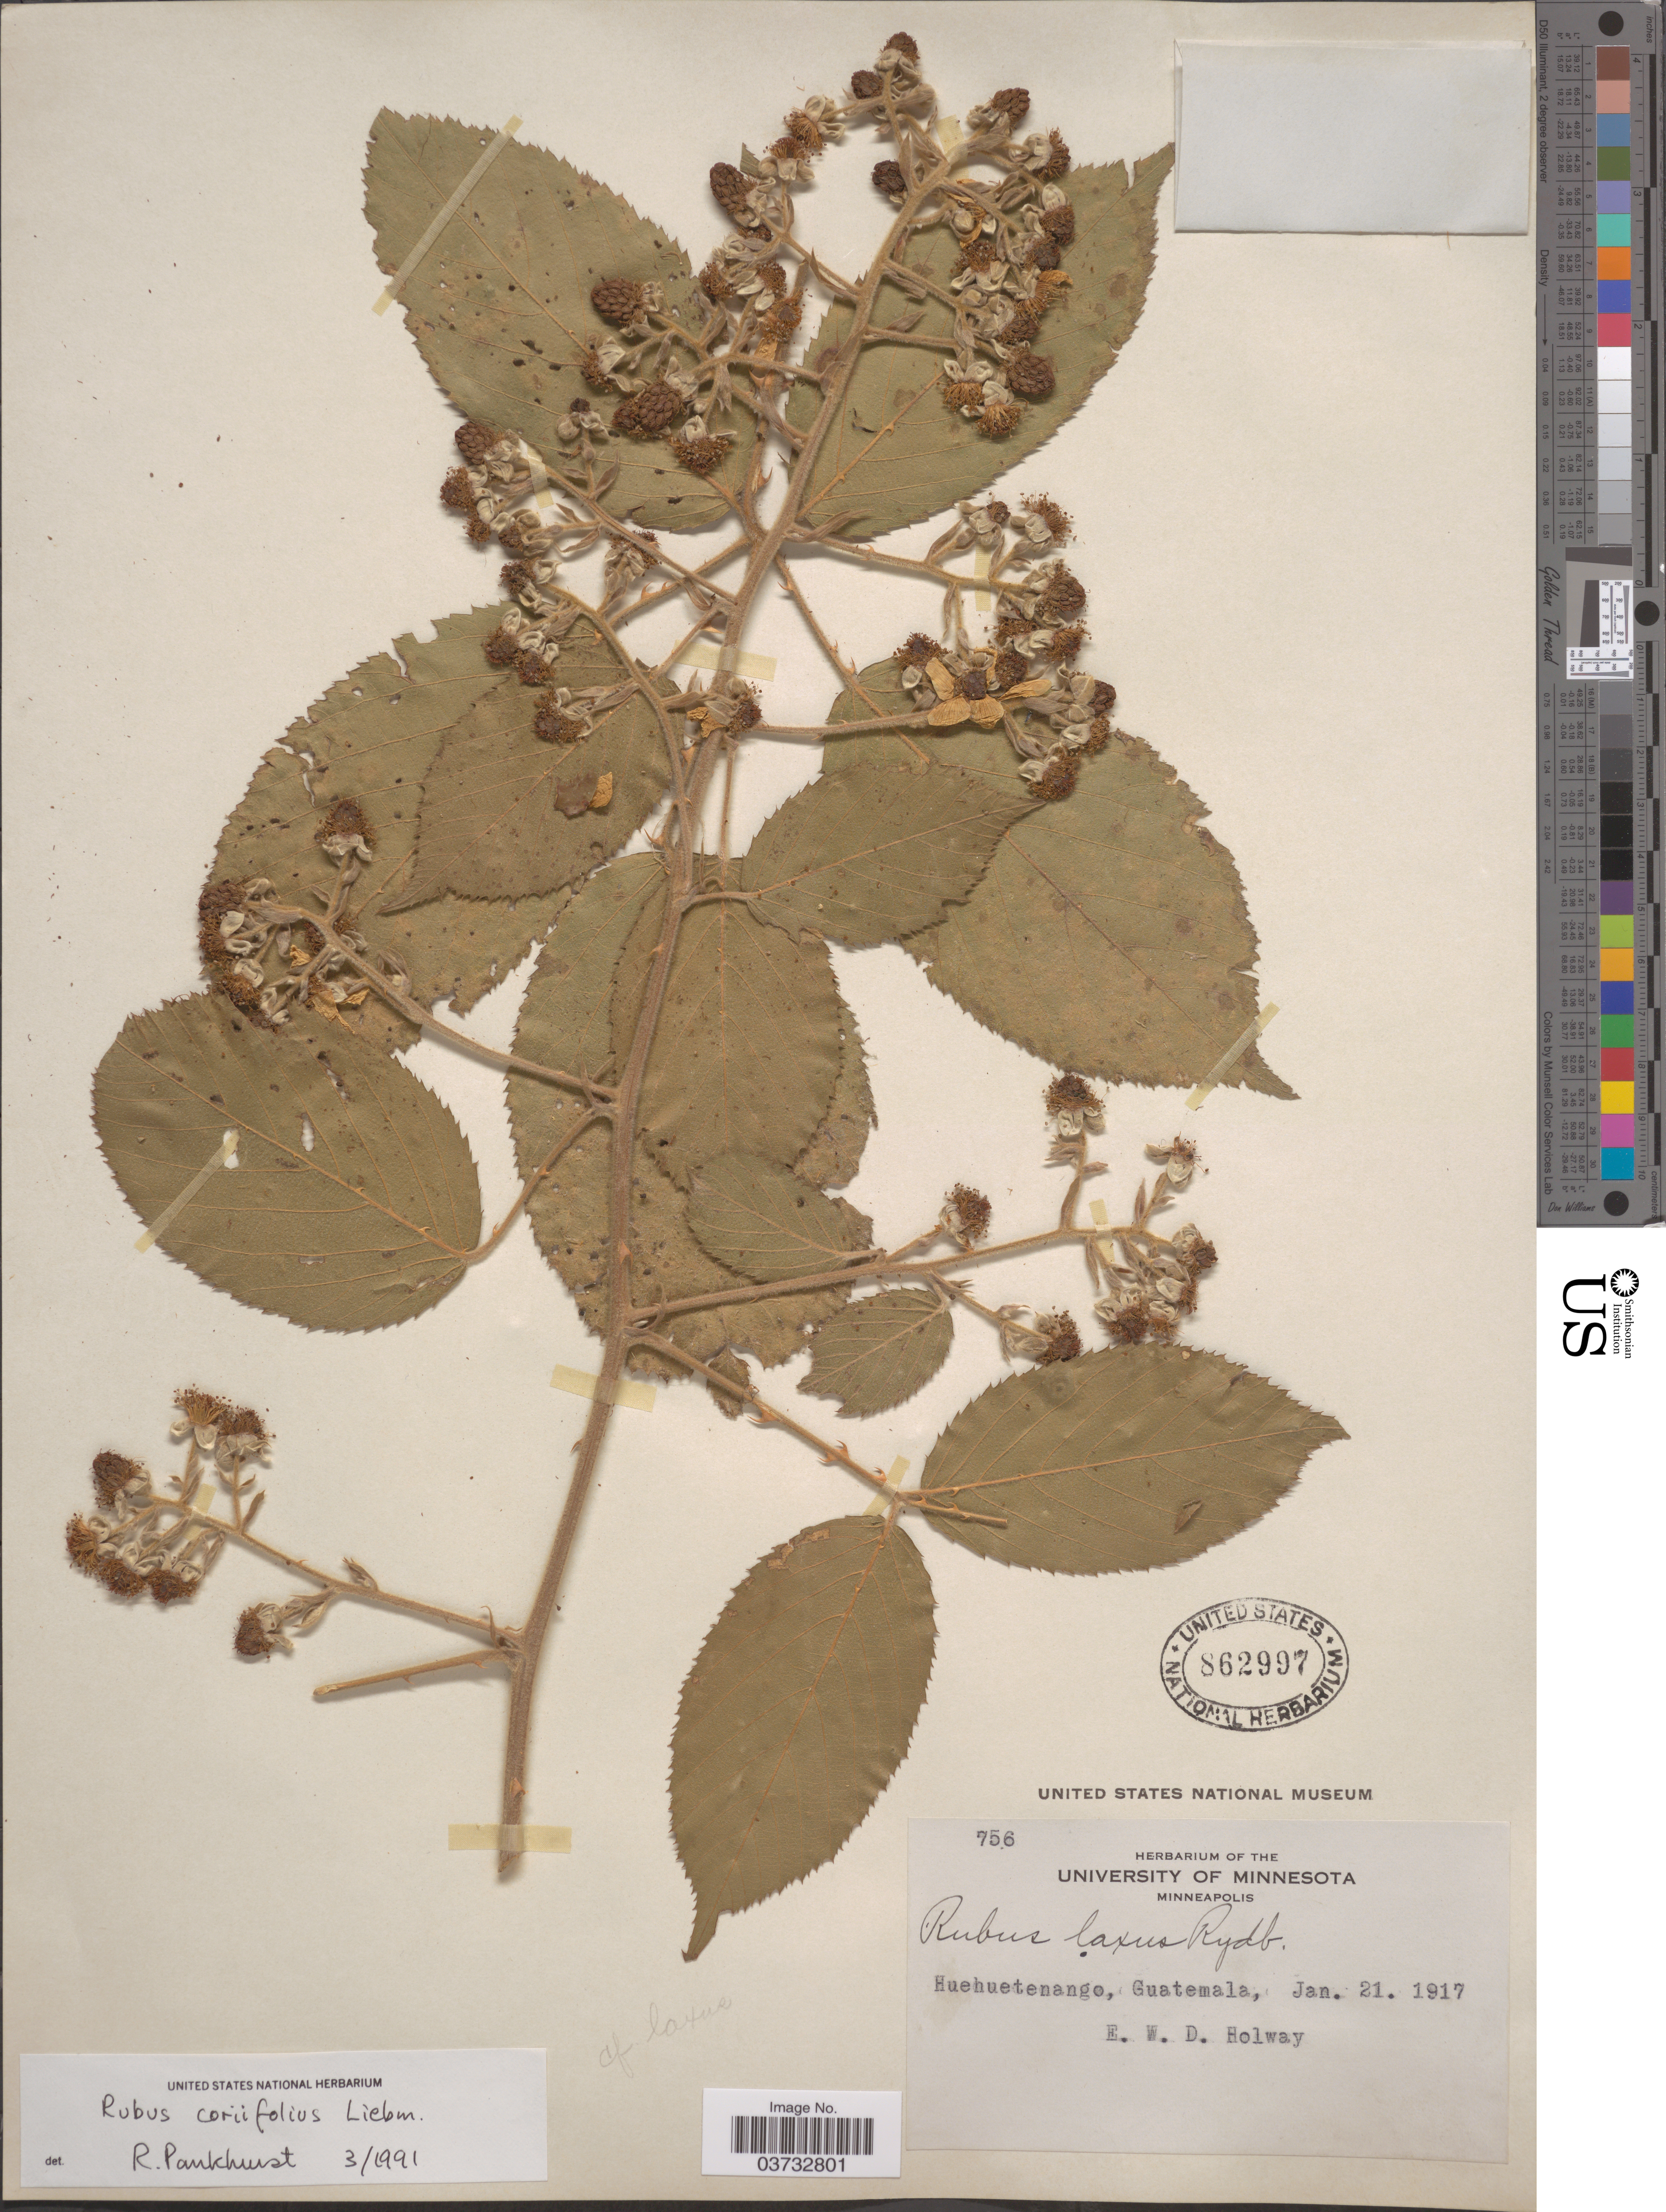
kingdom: Plantae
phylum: Tracheophyta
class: Magnoliopsida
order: Rosales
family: Rosaceae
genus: Rubus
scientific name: Rubus coriifolius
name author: Liebm.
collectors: E. W. D. Holway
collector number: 756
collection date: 1917-01-21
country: Guatemala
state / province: Huehuetenango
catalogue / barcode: US 862997